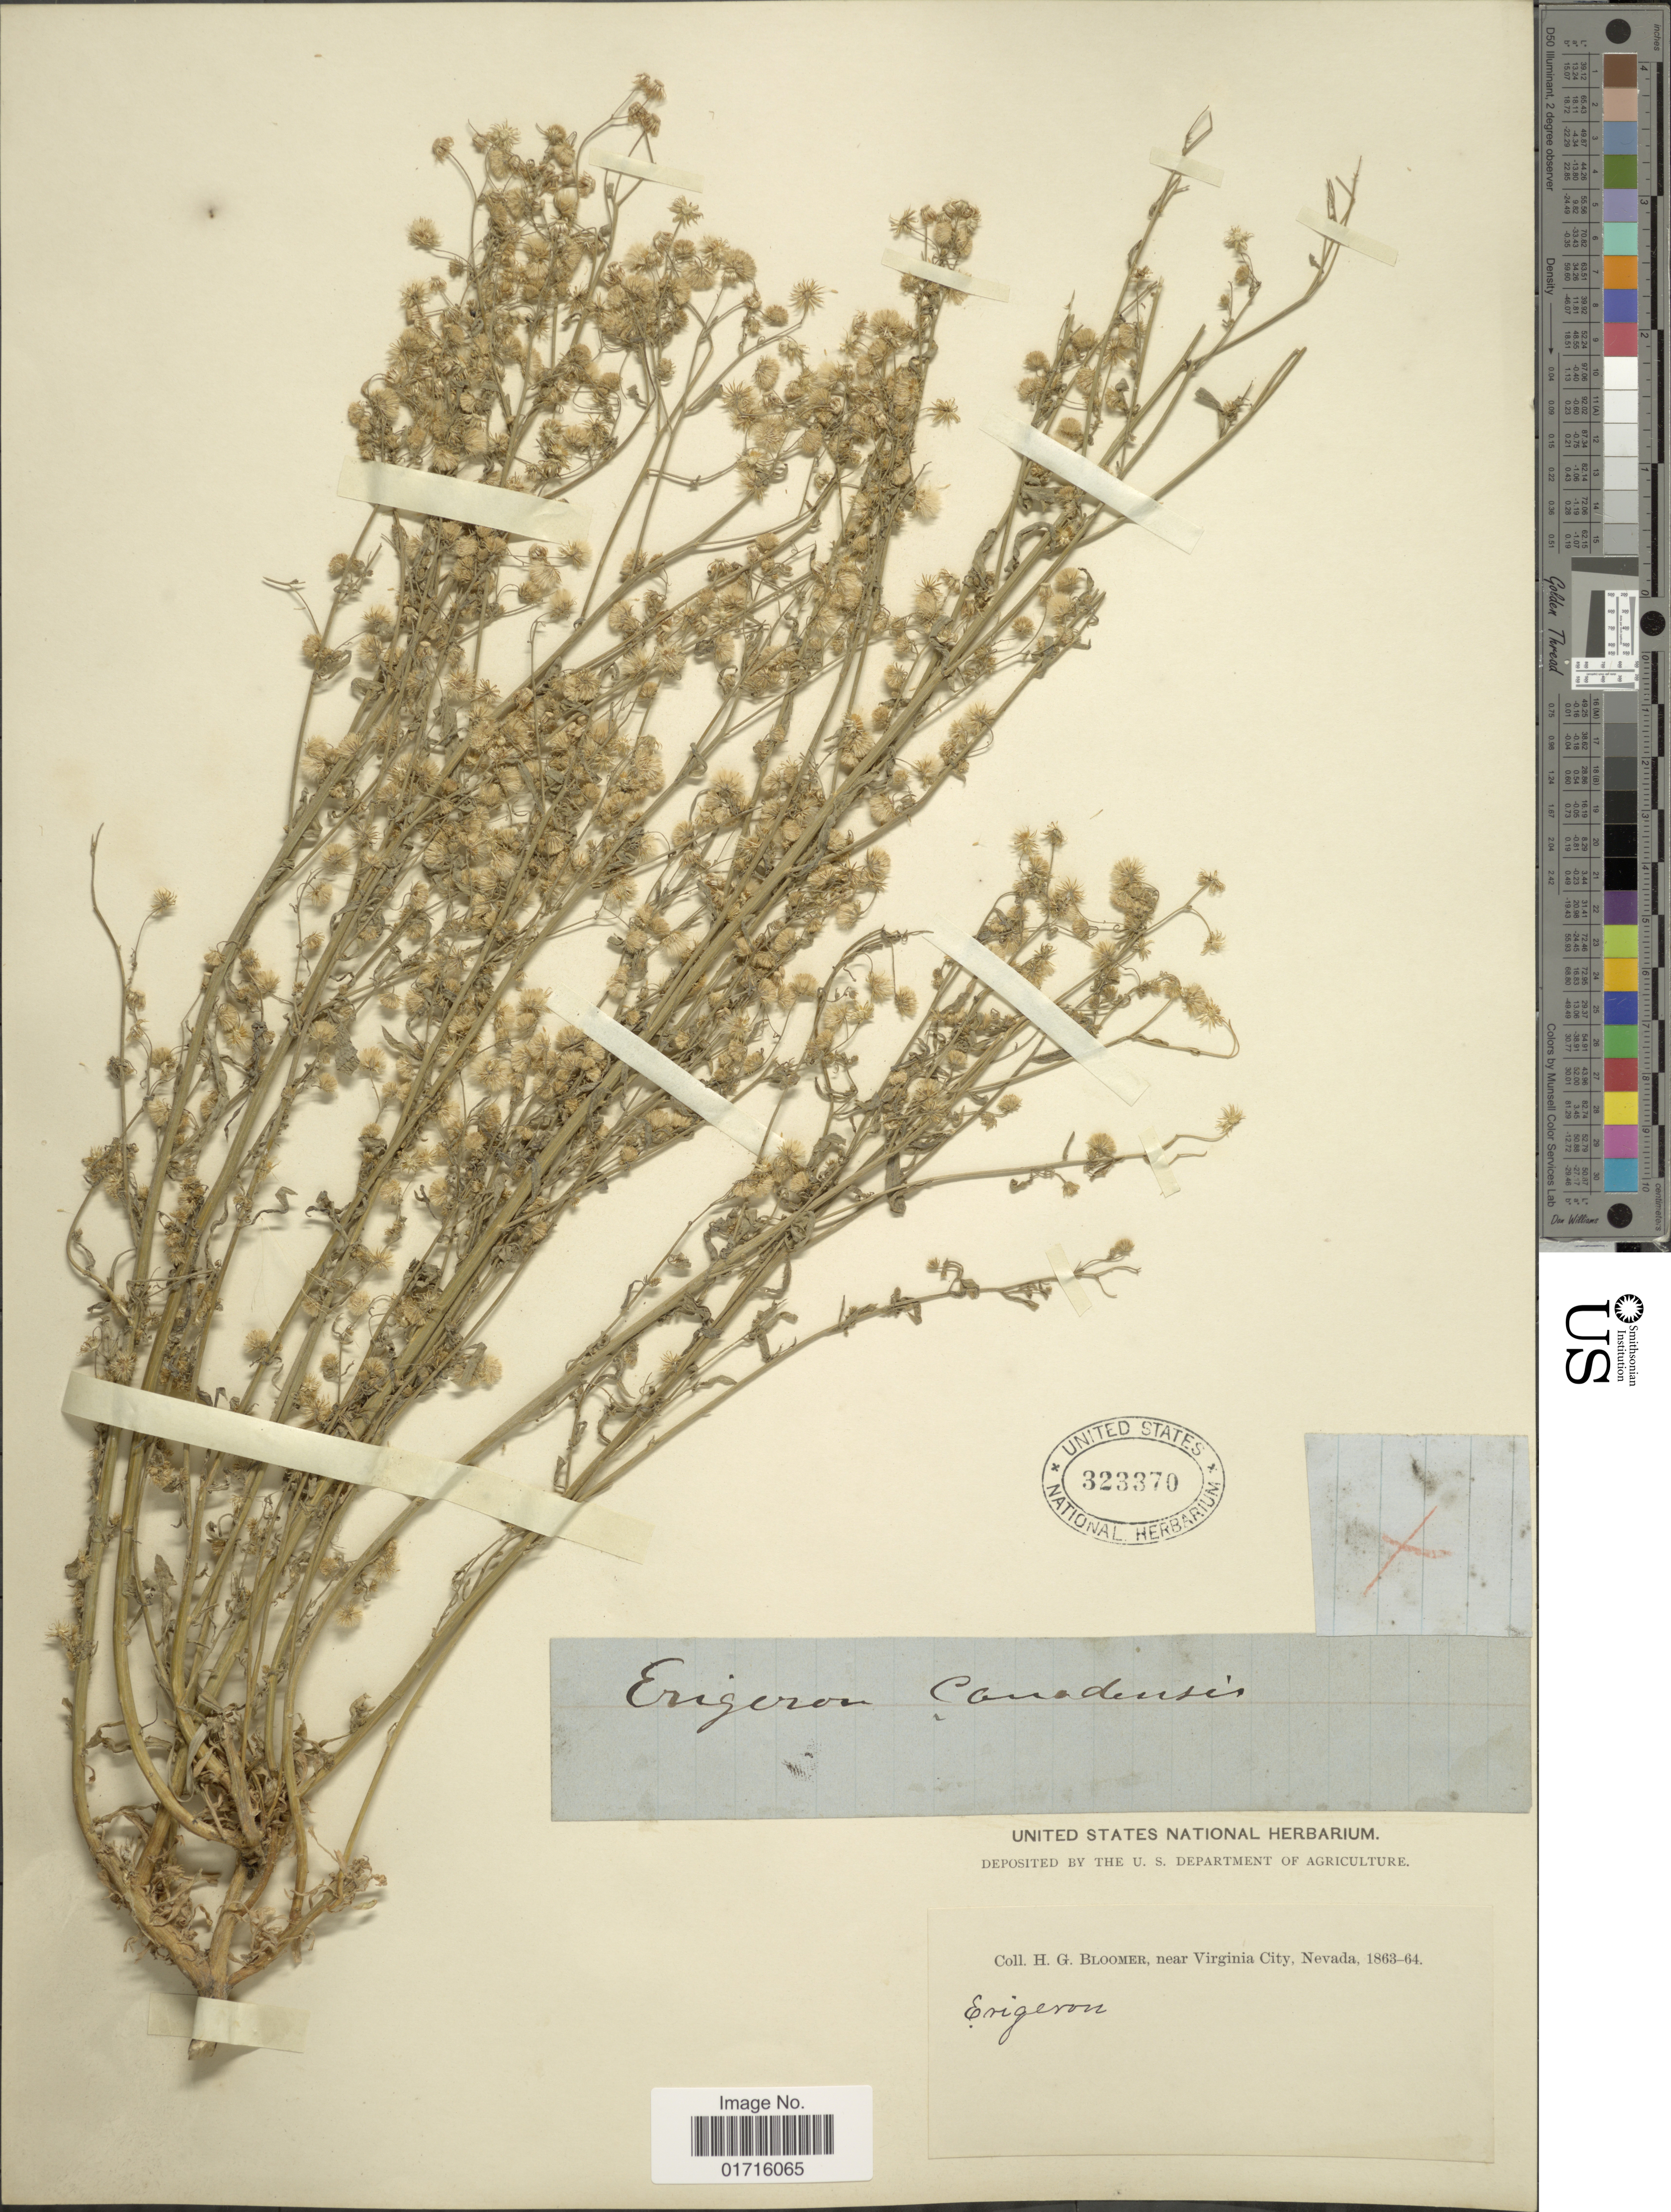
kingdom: Plantae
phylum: Tracheophyta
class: Magnoliopsida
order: Asterales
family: Asteraceae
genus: Conyza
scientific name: Conyza canadensis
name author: (L.) Cronq.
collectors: H. Bloomer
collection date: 1863/1864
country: United States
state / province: Nevada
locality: Near Virginia City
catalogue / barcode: US 323370